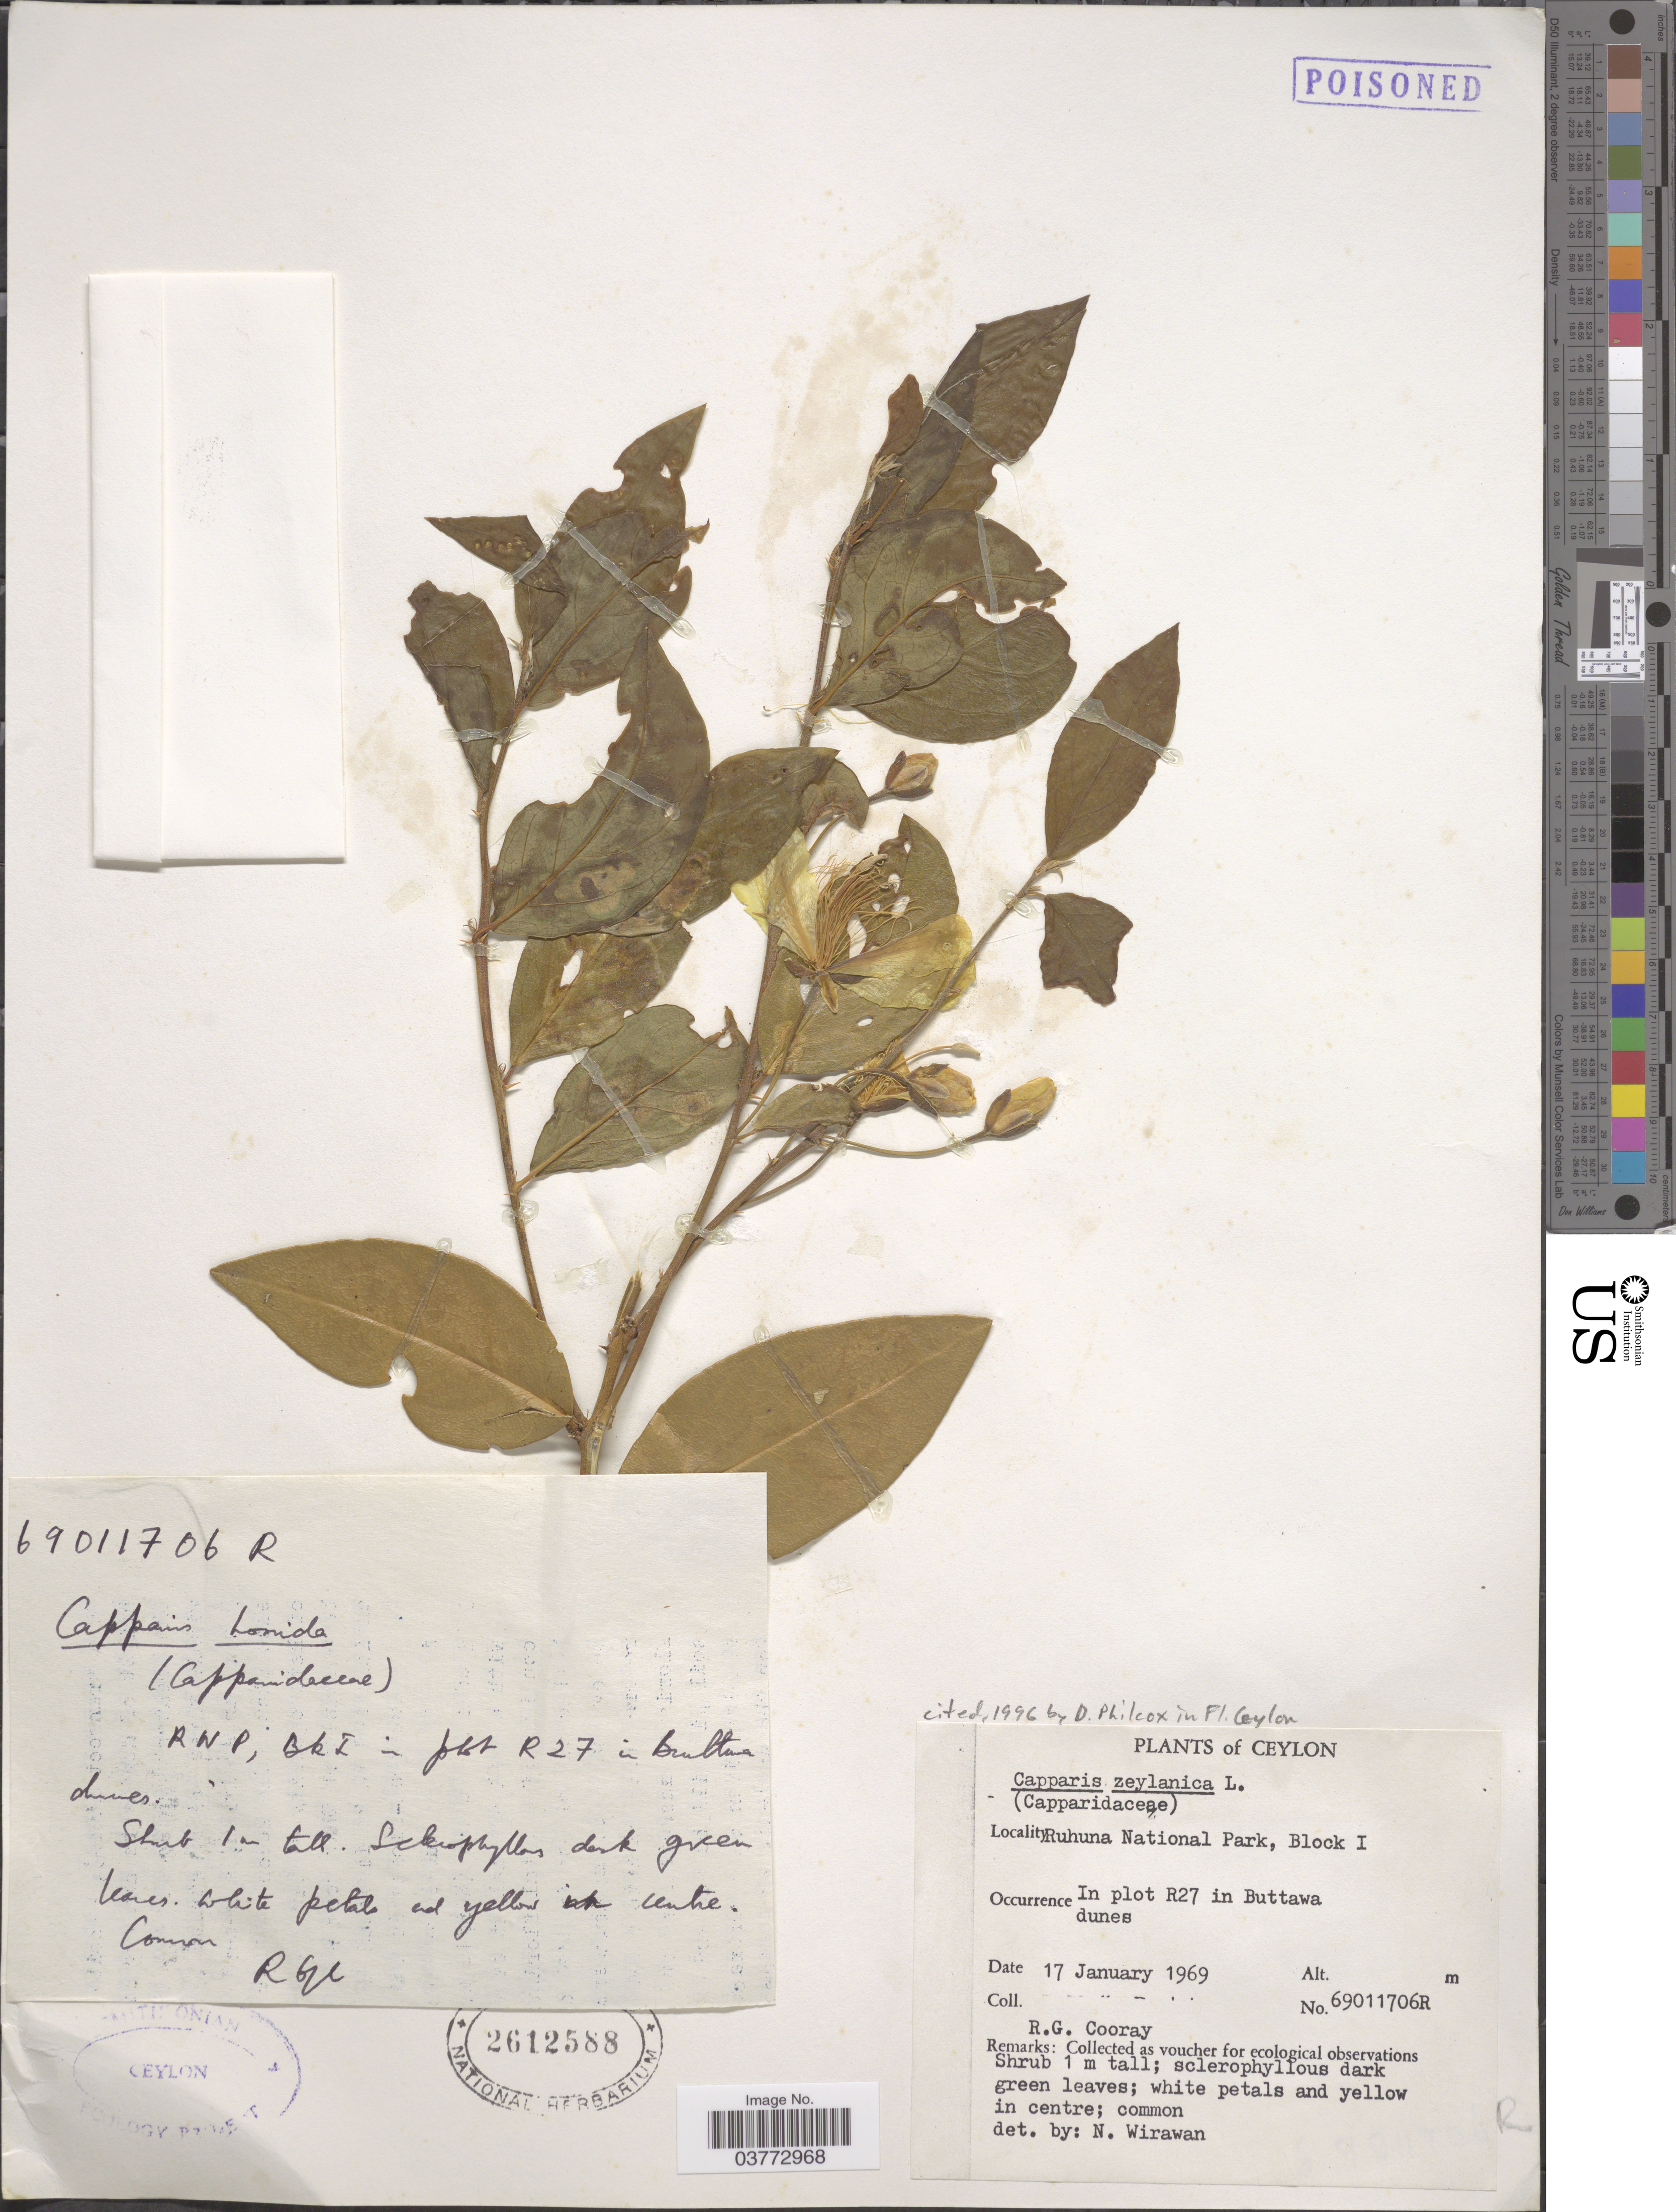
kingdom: Plantae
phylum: Tracheophyta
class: Magnoliopsida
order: Brassicales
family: Capparaceae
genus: Capparis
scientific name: Capparis zeylanica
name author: L.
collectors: R. Cooray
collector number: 69011706R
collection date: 1969-01-17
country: Sri Lanka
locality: Ceylon. Ruhuna National Park, Block I. In plot R27 in Buttawa dunes.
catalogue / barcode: US 2612588